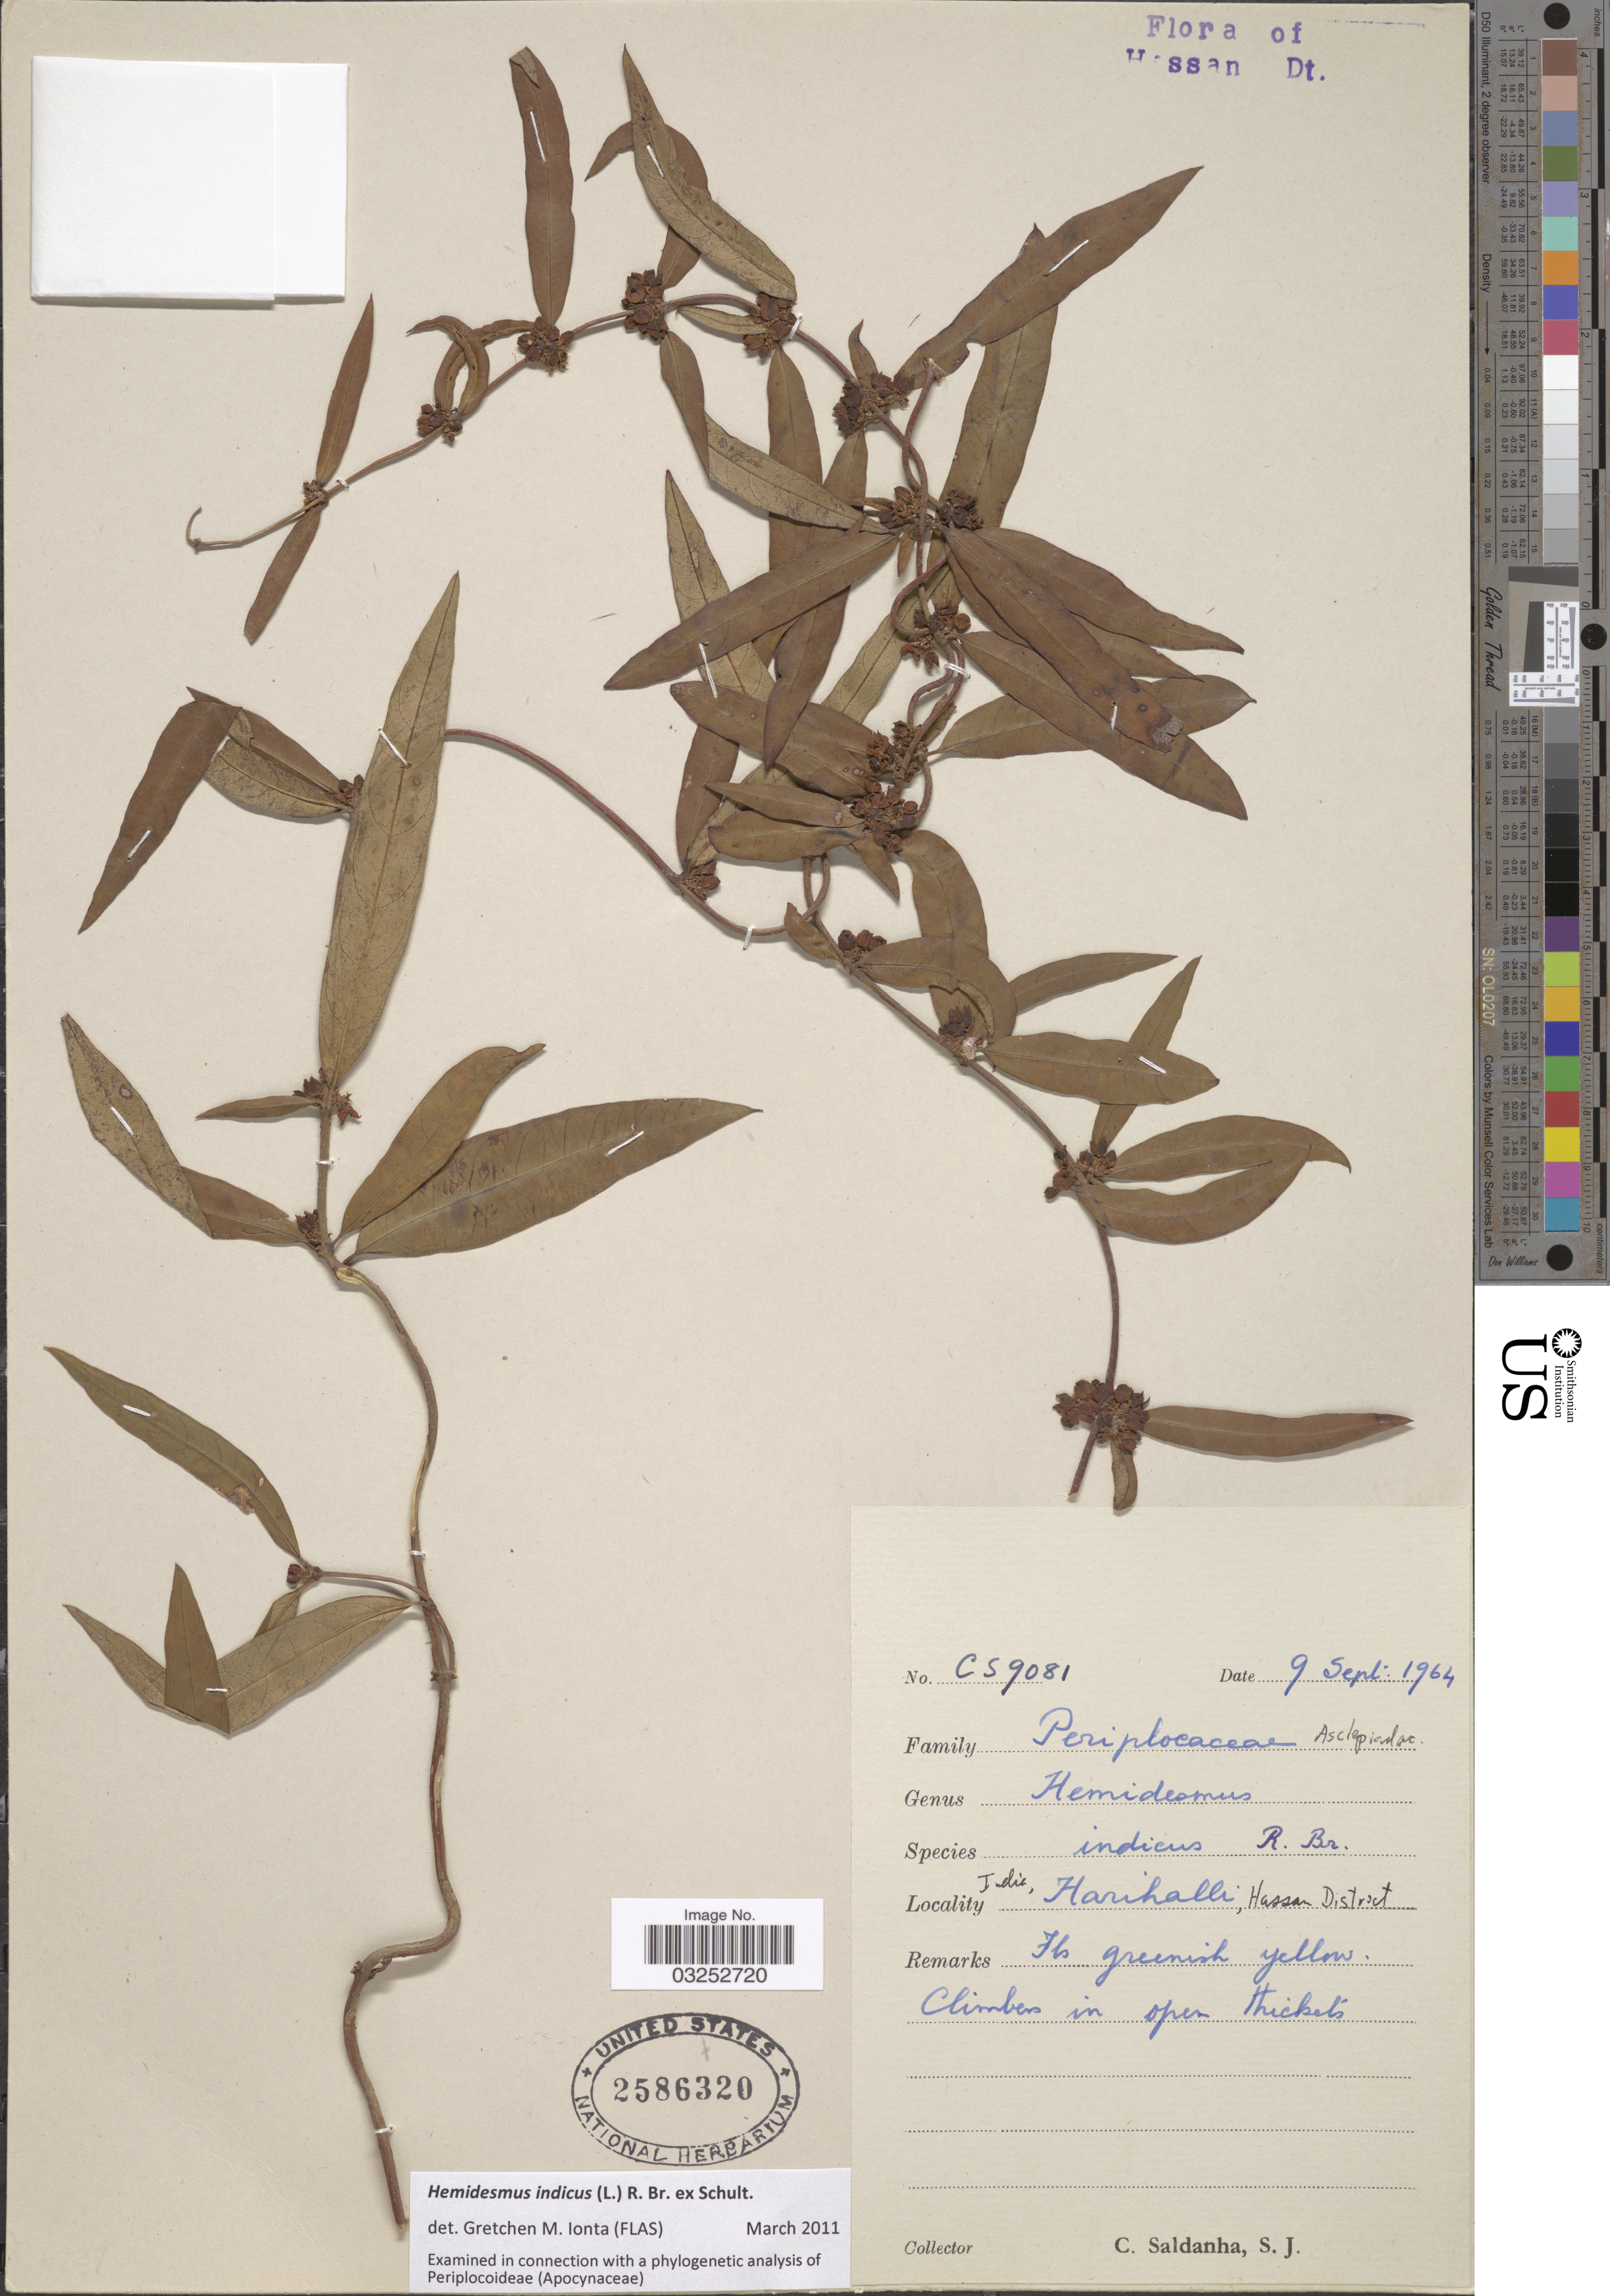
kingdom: Plantae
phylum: Tracheophyta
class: Magnoliopsida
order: Gentianales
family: Apocynaceae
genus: Hemidesmus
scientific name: Hemidesmus indicus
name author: (L.) R. Br. ex Schult.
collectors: C. Saldanha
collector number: CS9081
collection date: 1964-09-09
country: India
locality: India, Harihalli, Hassan District.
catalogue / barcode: US 2586320